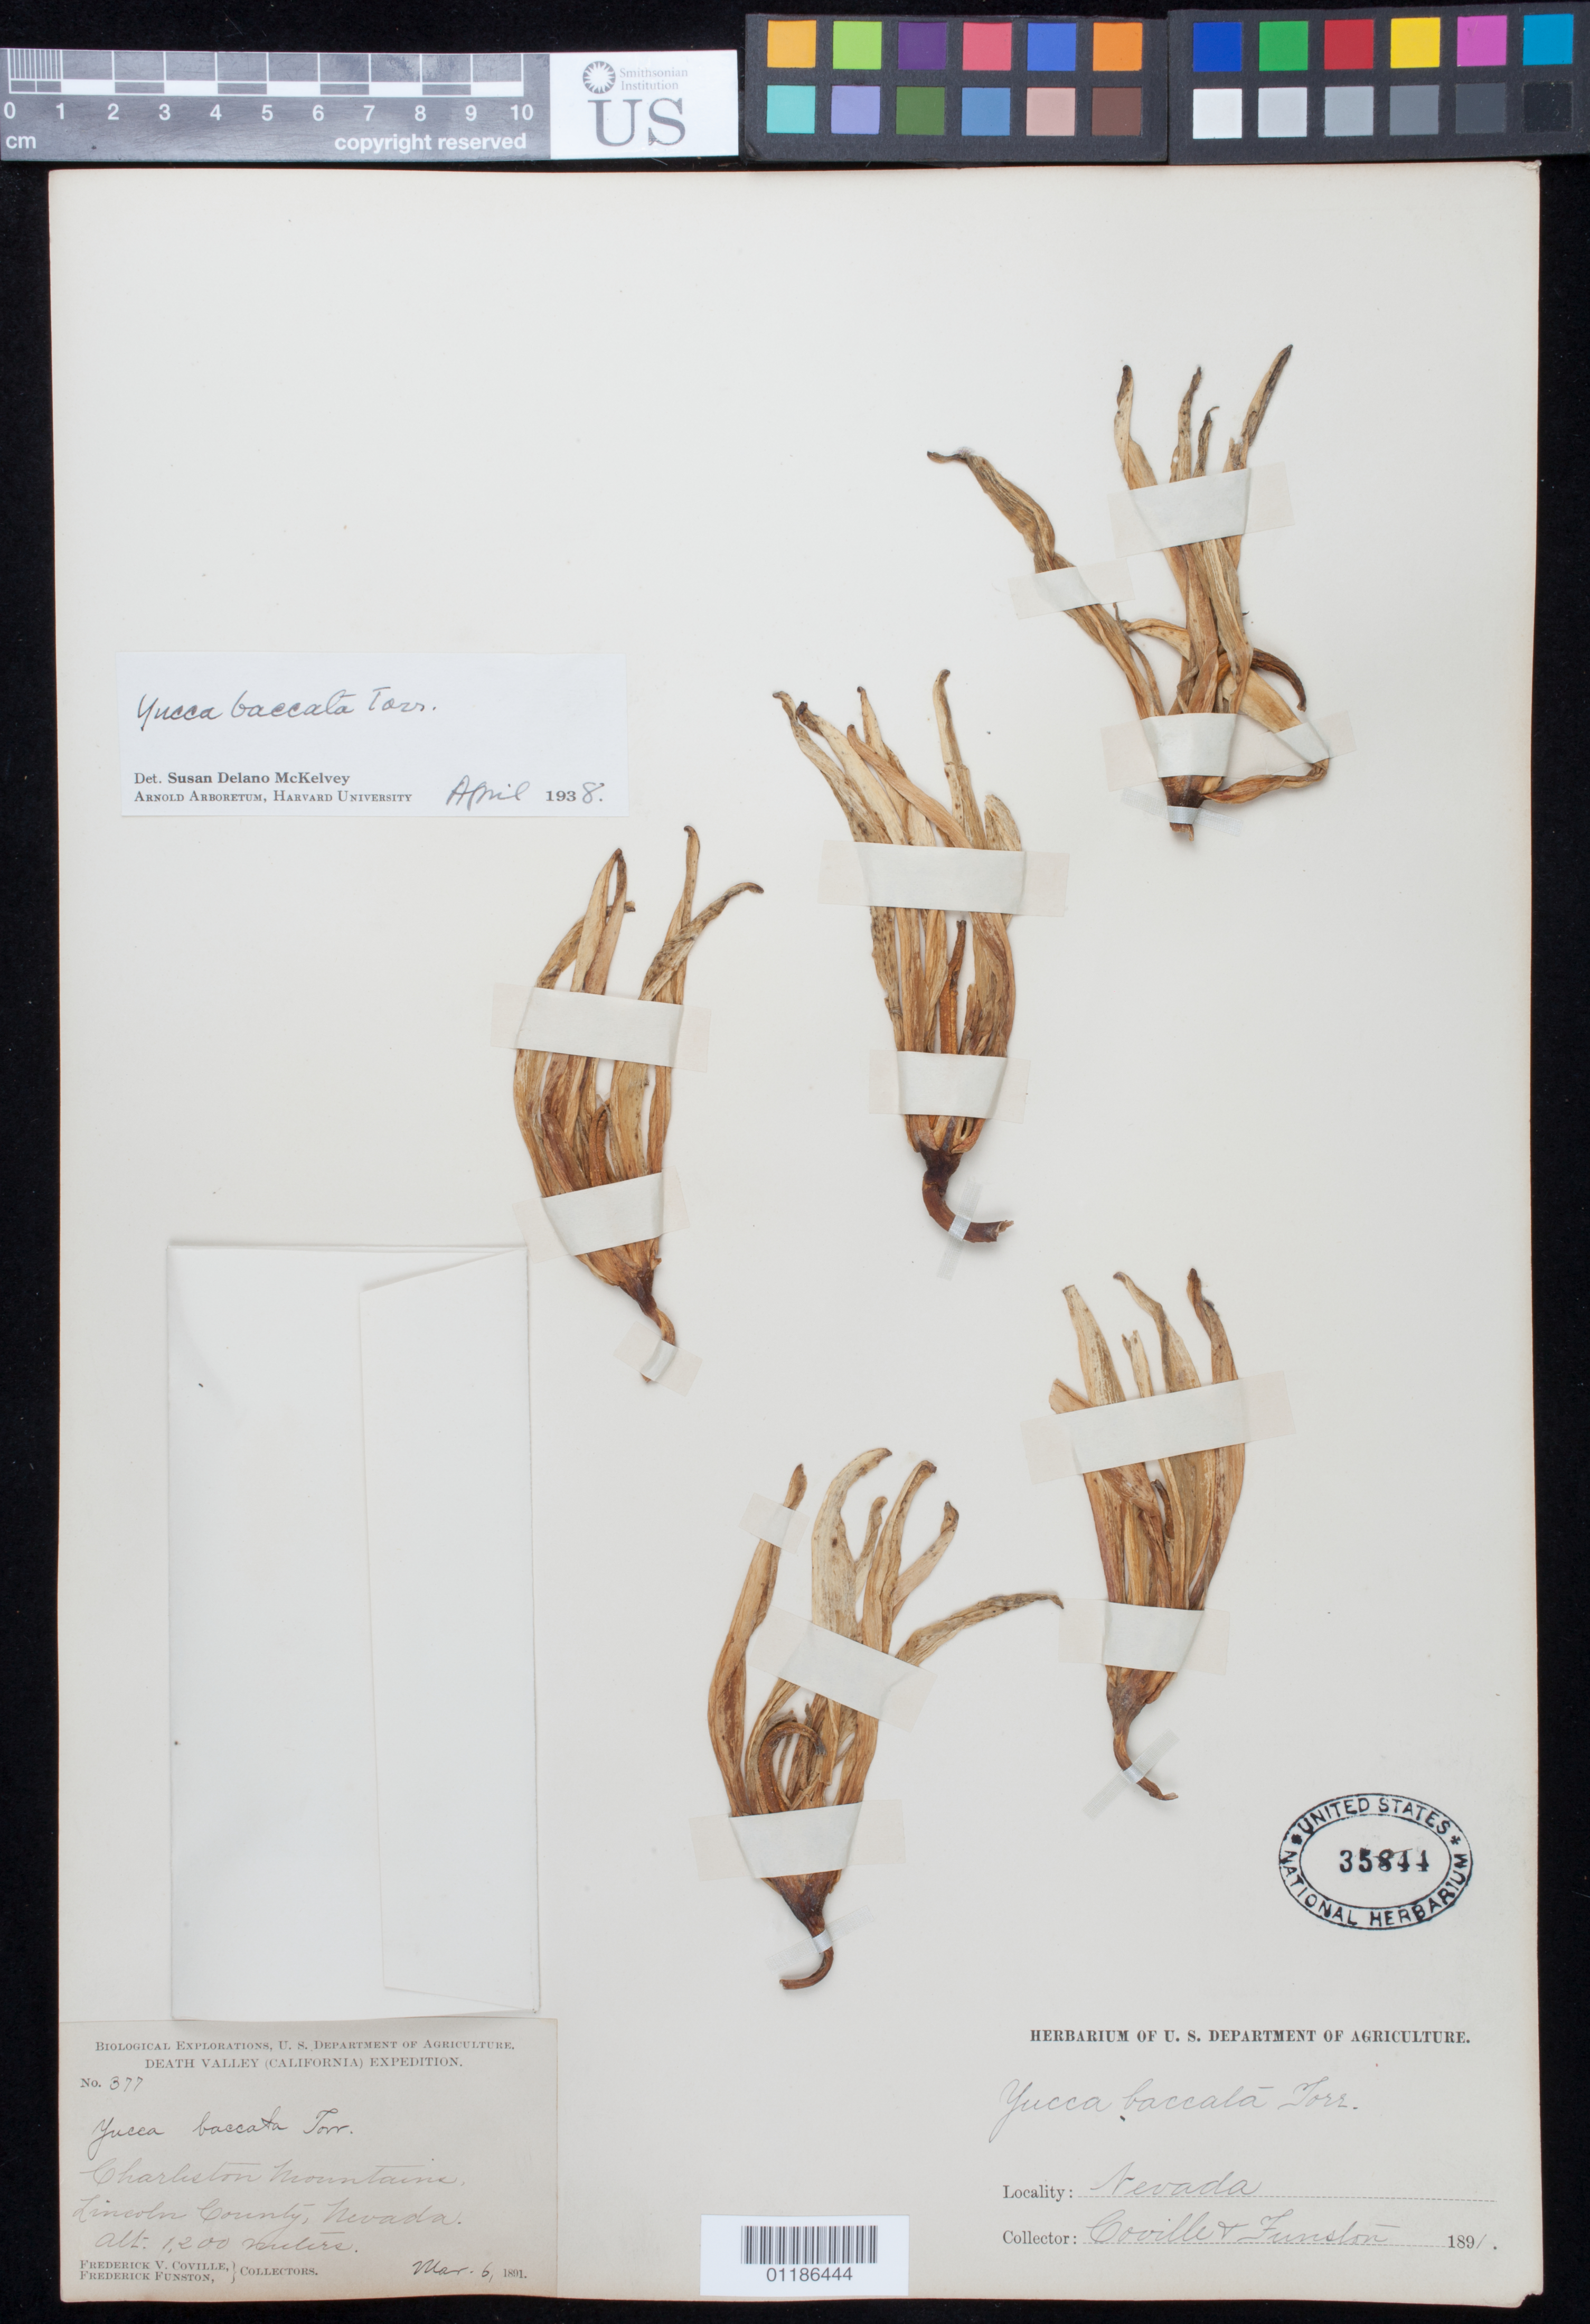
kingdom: Plantae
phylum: Tracheophyta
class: Liliopsida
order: Asparagales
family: Asparagaceae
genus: Yucca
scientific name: Yucca baccata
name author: Torr.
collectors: F. V. Coville & F. Funston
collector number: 377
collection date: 1891-03-06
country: United States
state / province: Nevada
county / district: Lincoln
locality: Charleston Mountains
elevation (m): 1200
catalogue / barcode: US 35844